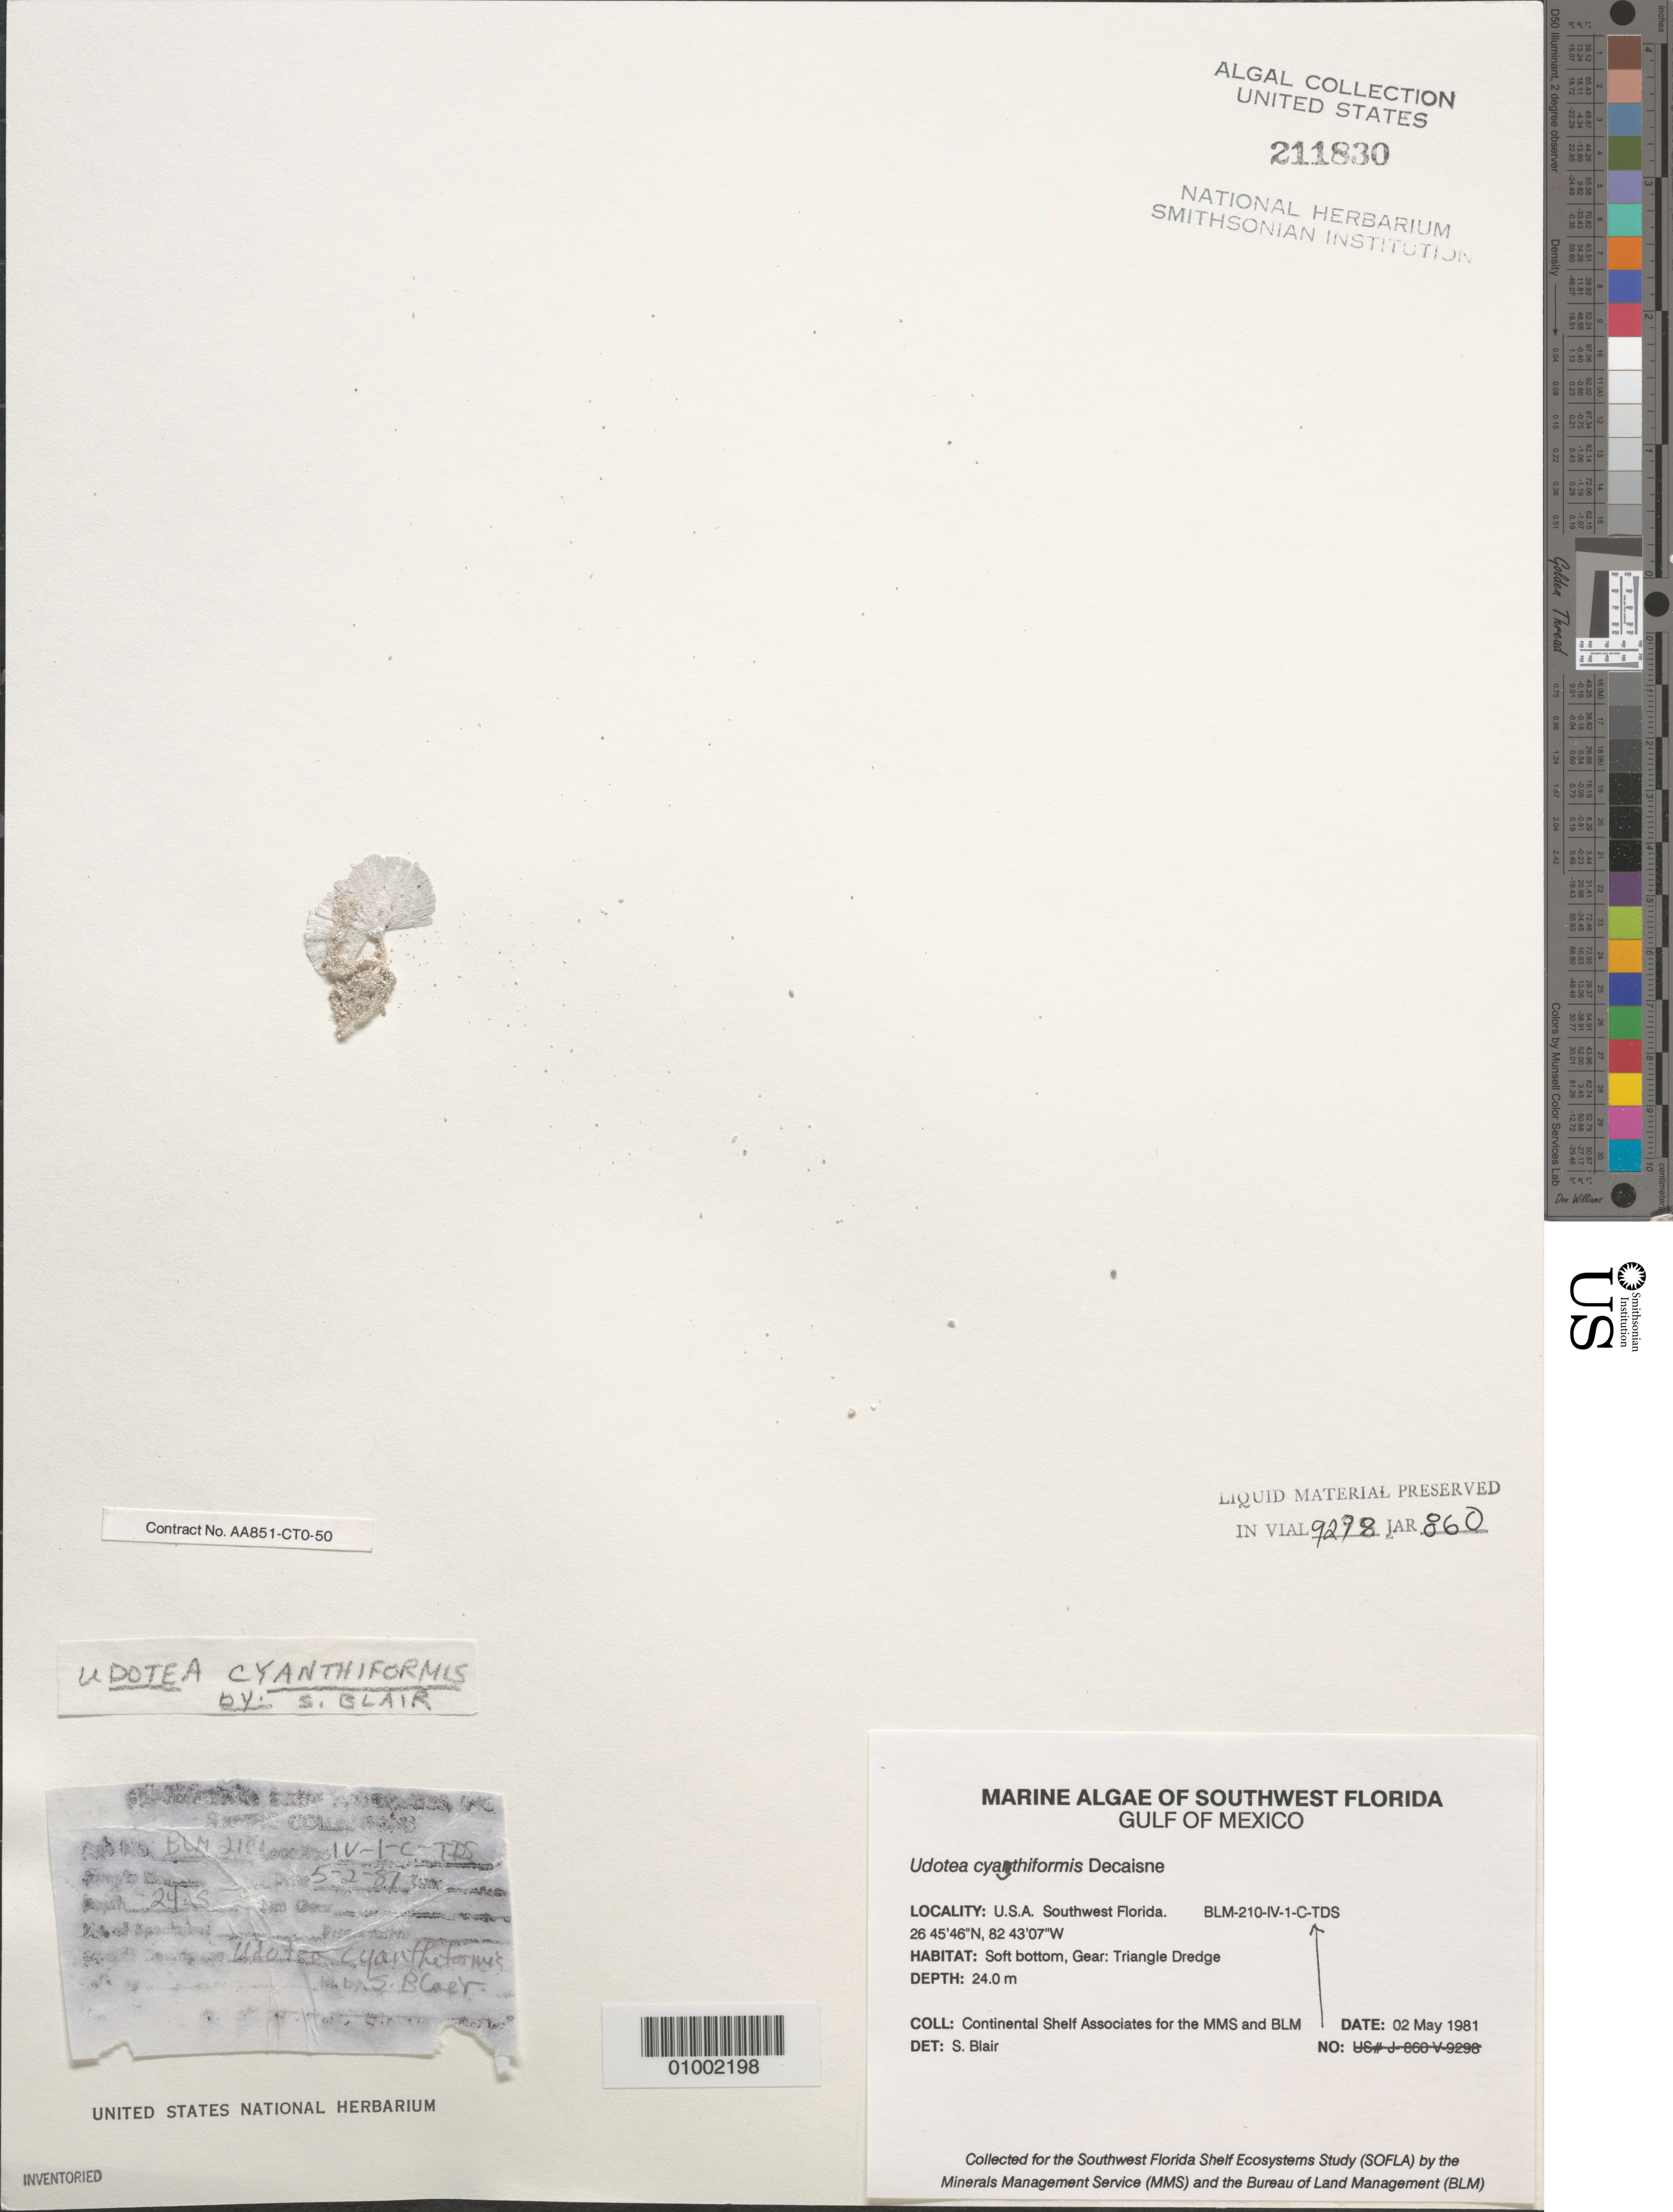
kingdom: Plantae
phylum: Chlorophyta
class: Ulvophyceae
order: Bryopsidales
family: Udoteaceae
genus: Udotea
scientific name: Udotea cyathiformis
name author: Decne.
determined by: Blair, S. M.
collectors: Continental Shelf Associates for the MMS/BLM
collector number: BLM-210-IV-1-C-TDS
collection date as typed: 02 May 1981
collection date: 1981-05-02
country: United States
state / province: Florida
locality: Gulf of Mexico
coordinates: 26 45'46"N, 82 43'07"W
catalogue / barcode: US 211830